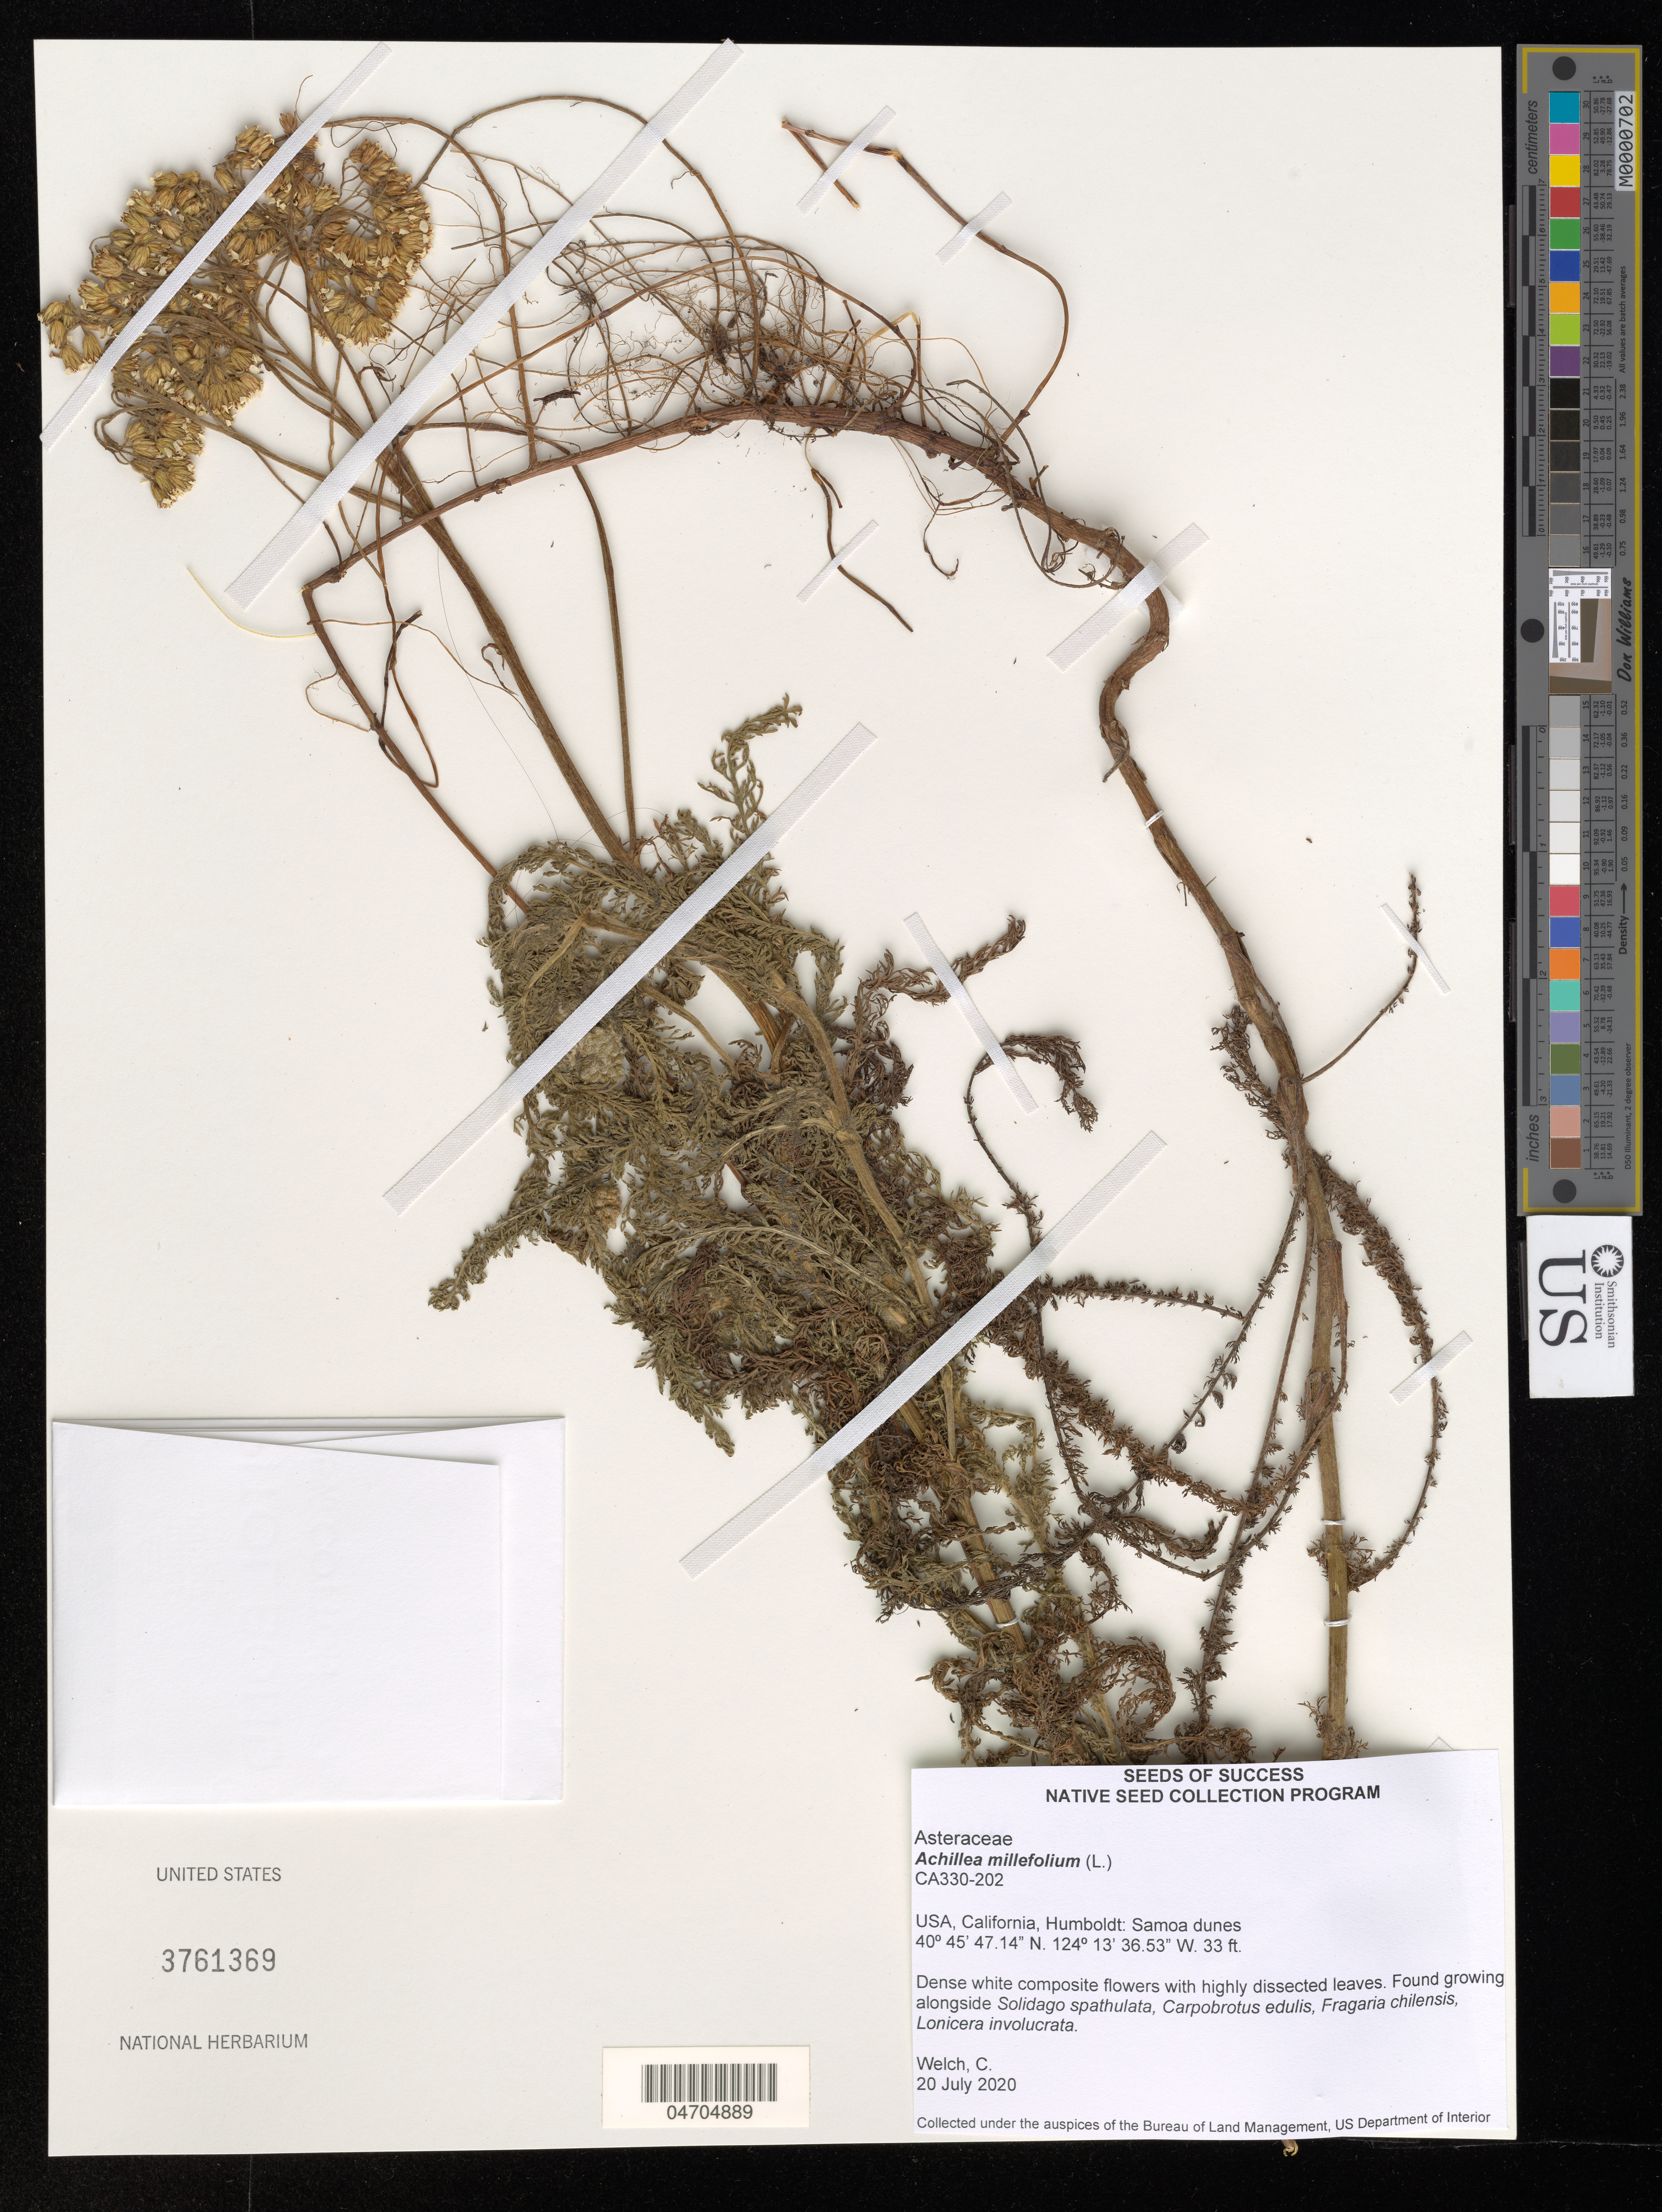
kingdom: Plantae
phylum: Tracheophyta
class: Magnoliopsida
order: Asterales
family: Asteraceae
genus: Achillea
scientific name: Achillea millefolium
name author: L.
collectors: C. Welch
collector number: CA330-202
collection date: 2020-07-20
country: United States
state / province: California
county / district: Humboldt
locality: Humboldt: Samoa dunes.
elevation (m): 10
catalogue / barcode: US 3761369